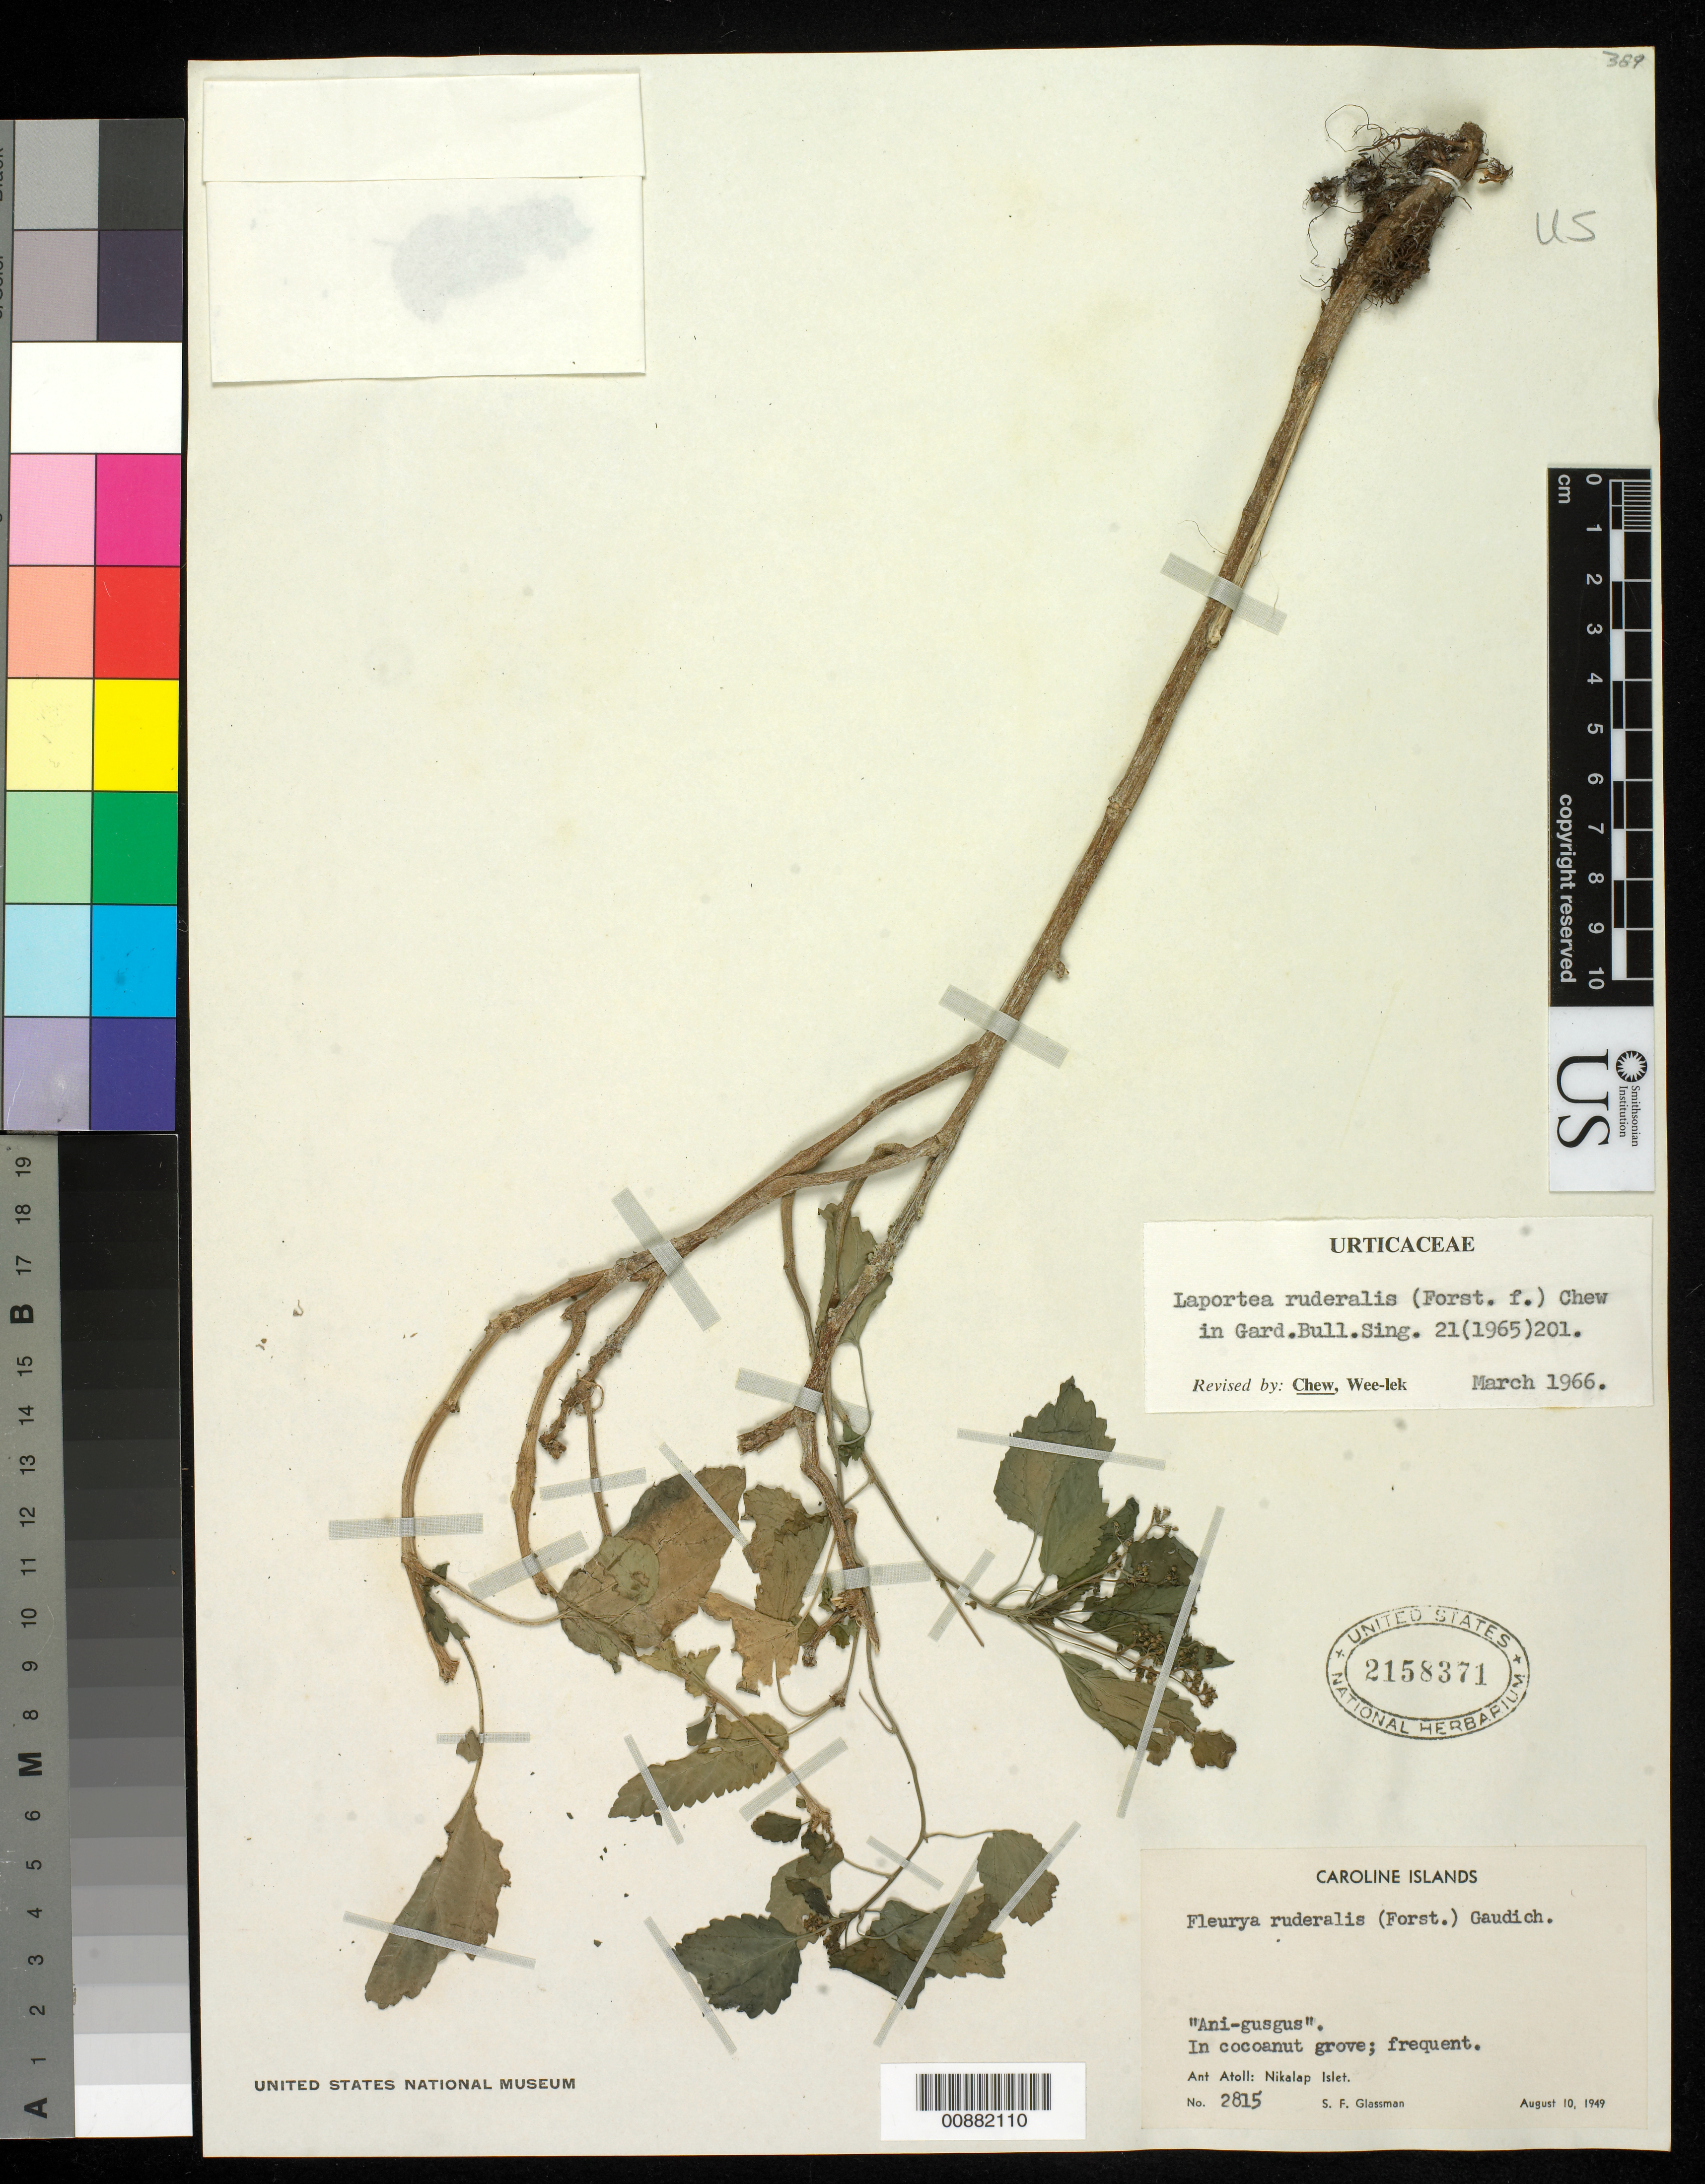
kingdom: Plantae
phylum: Tracheophyta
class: Magnoliopsida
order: Rosales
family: Urticaceae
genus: Laportea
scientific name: Laportea ruderalis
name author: (G. Forst.) Chew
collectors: S. F. Glassman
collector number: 2815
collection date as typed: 10 Aug 1949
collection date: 1949-08-10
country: Micronesia, Federated States of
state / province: Pohnpei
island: Ant Atoll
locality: Nikalap islet.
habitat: In coconut groves.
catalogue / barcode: US 2158371